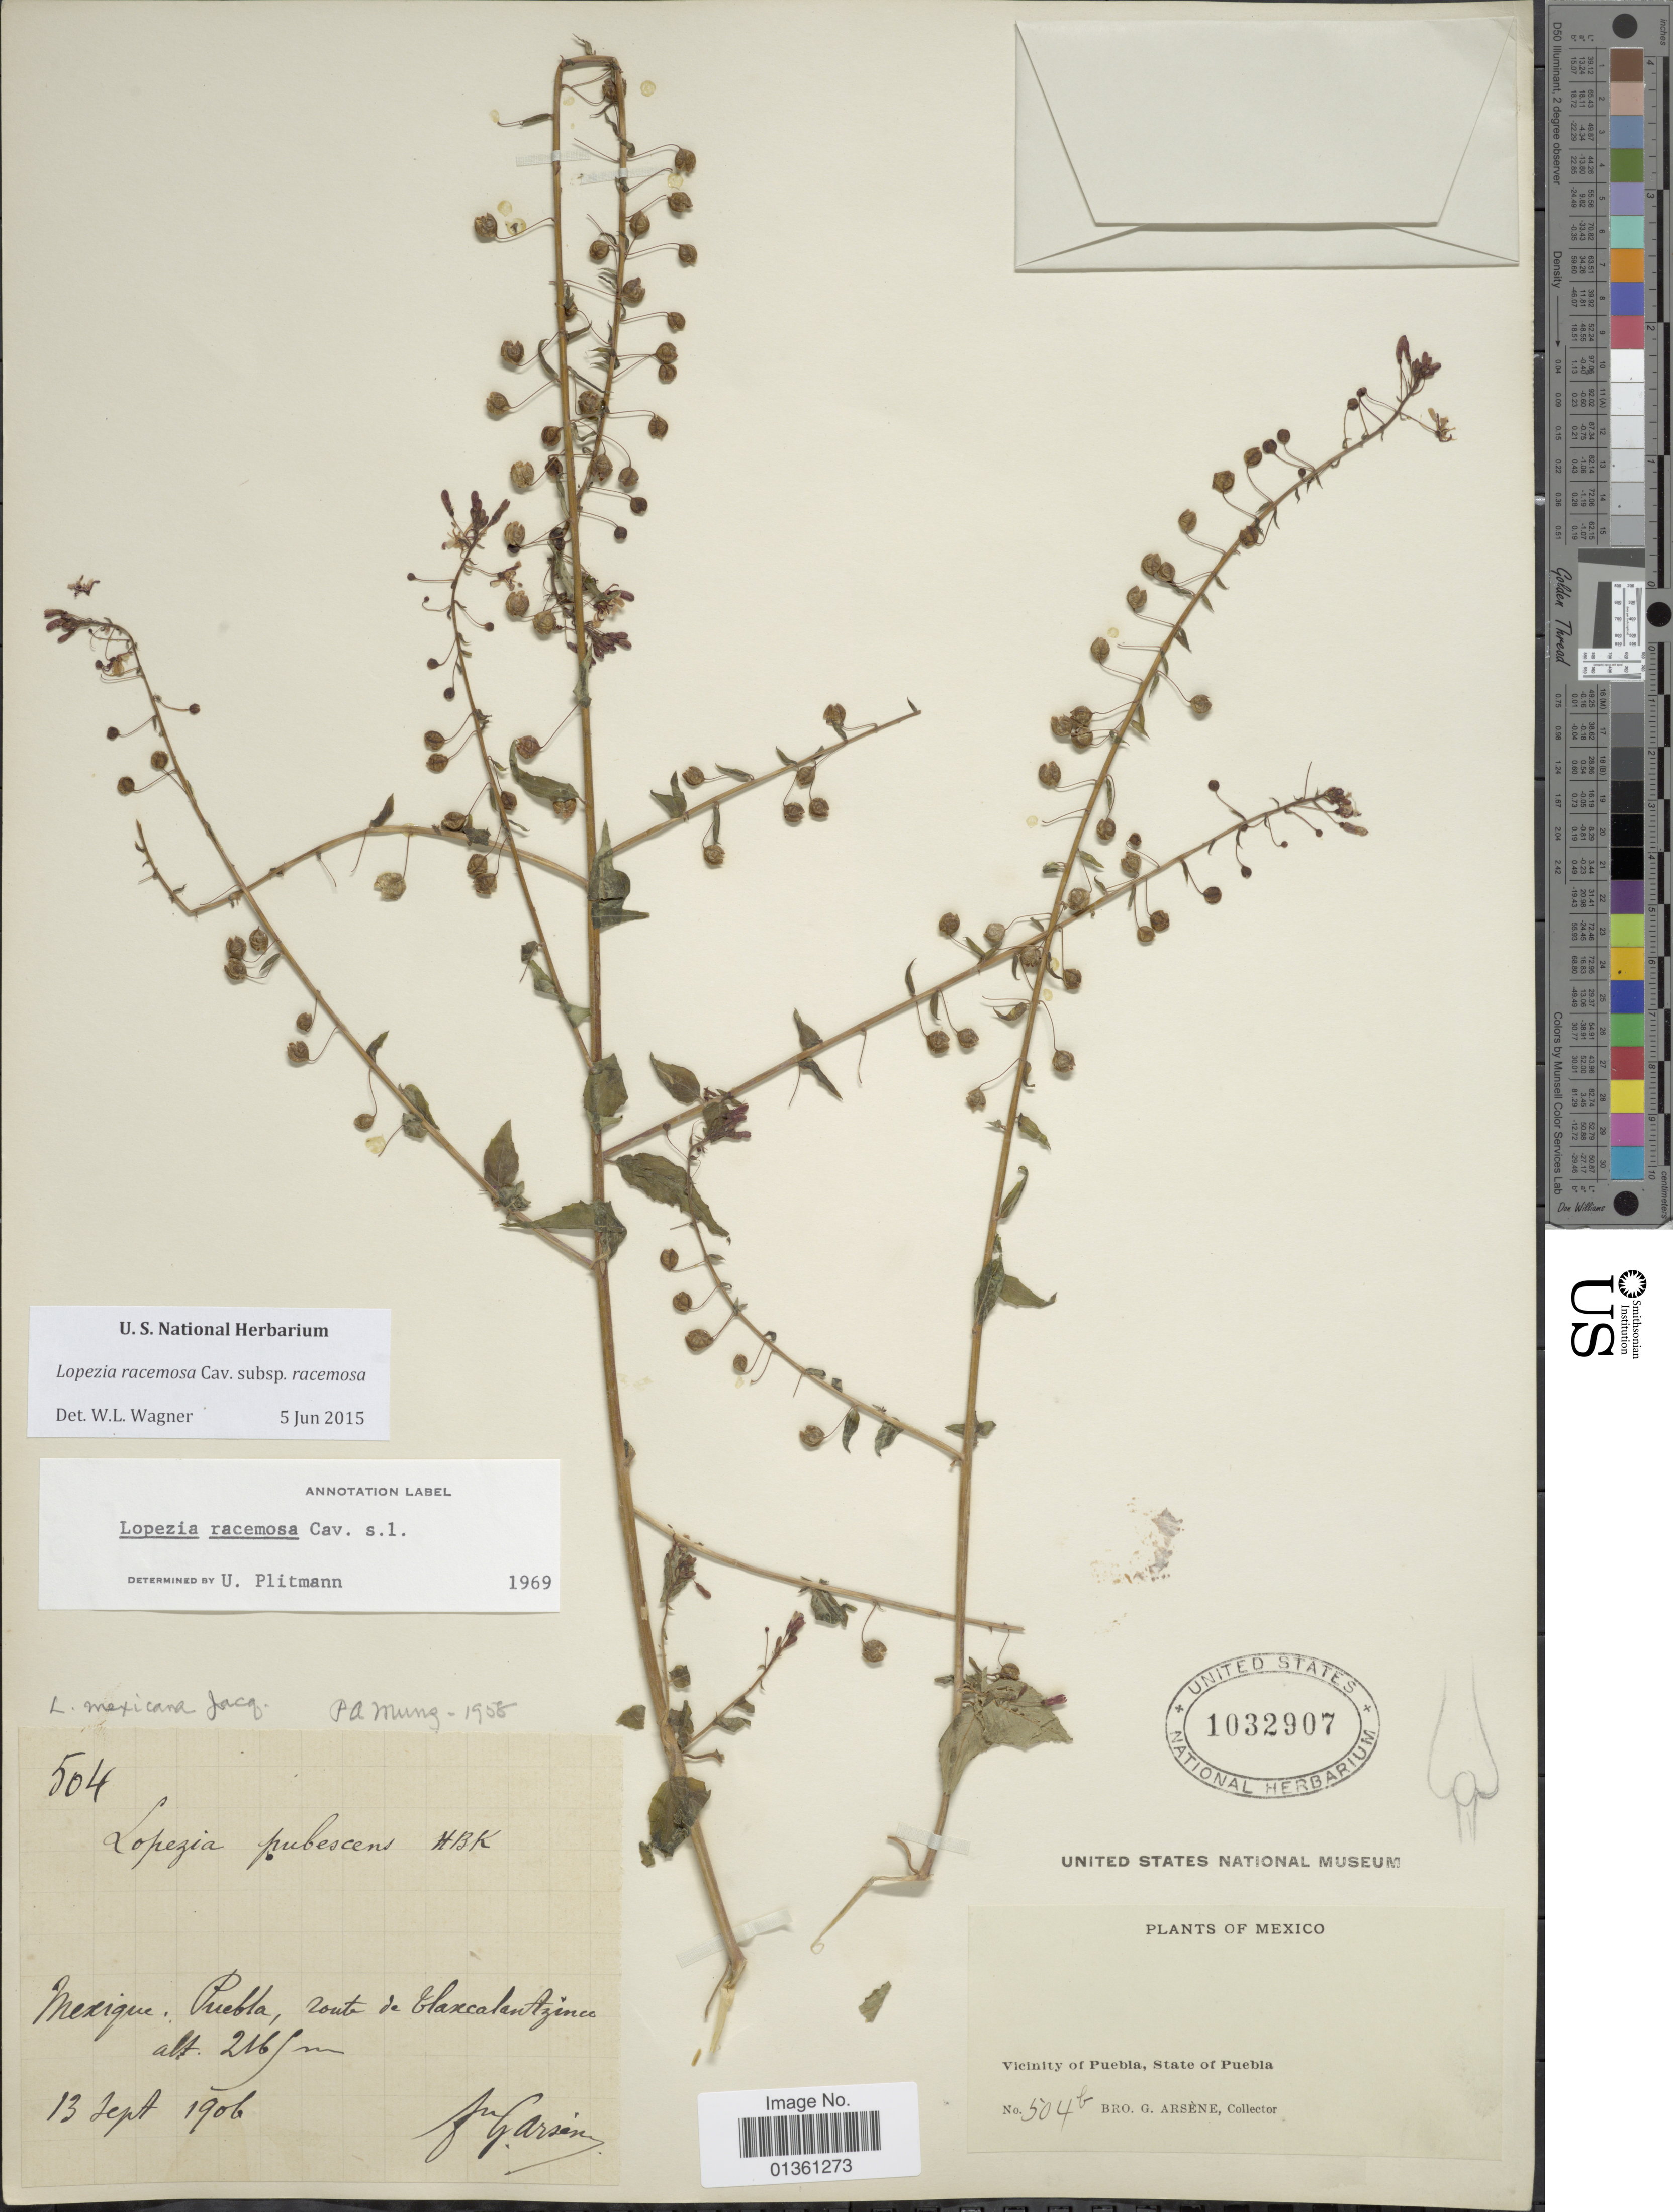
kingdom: Plantae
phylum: Tracheophyta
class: Magnoliopsida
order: Myrtales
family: Onagraceae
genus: Lopezia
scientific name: Lopezia racemosa subsp. racemosa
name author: Cav.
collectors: Bro. G. Arsène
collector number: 504b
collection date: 1906-09-13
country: Mexico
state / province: Puebla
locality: Vicinity of Puebla, Route de Tlaxcalantzinco.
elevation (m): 2165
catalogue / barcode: US 1032907